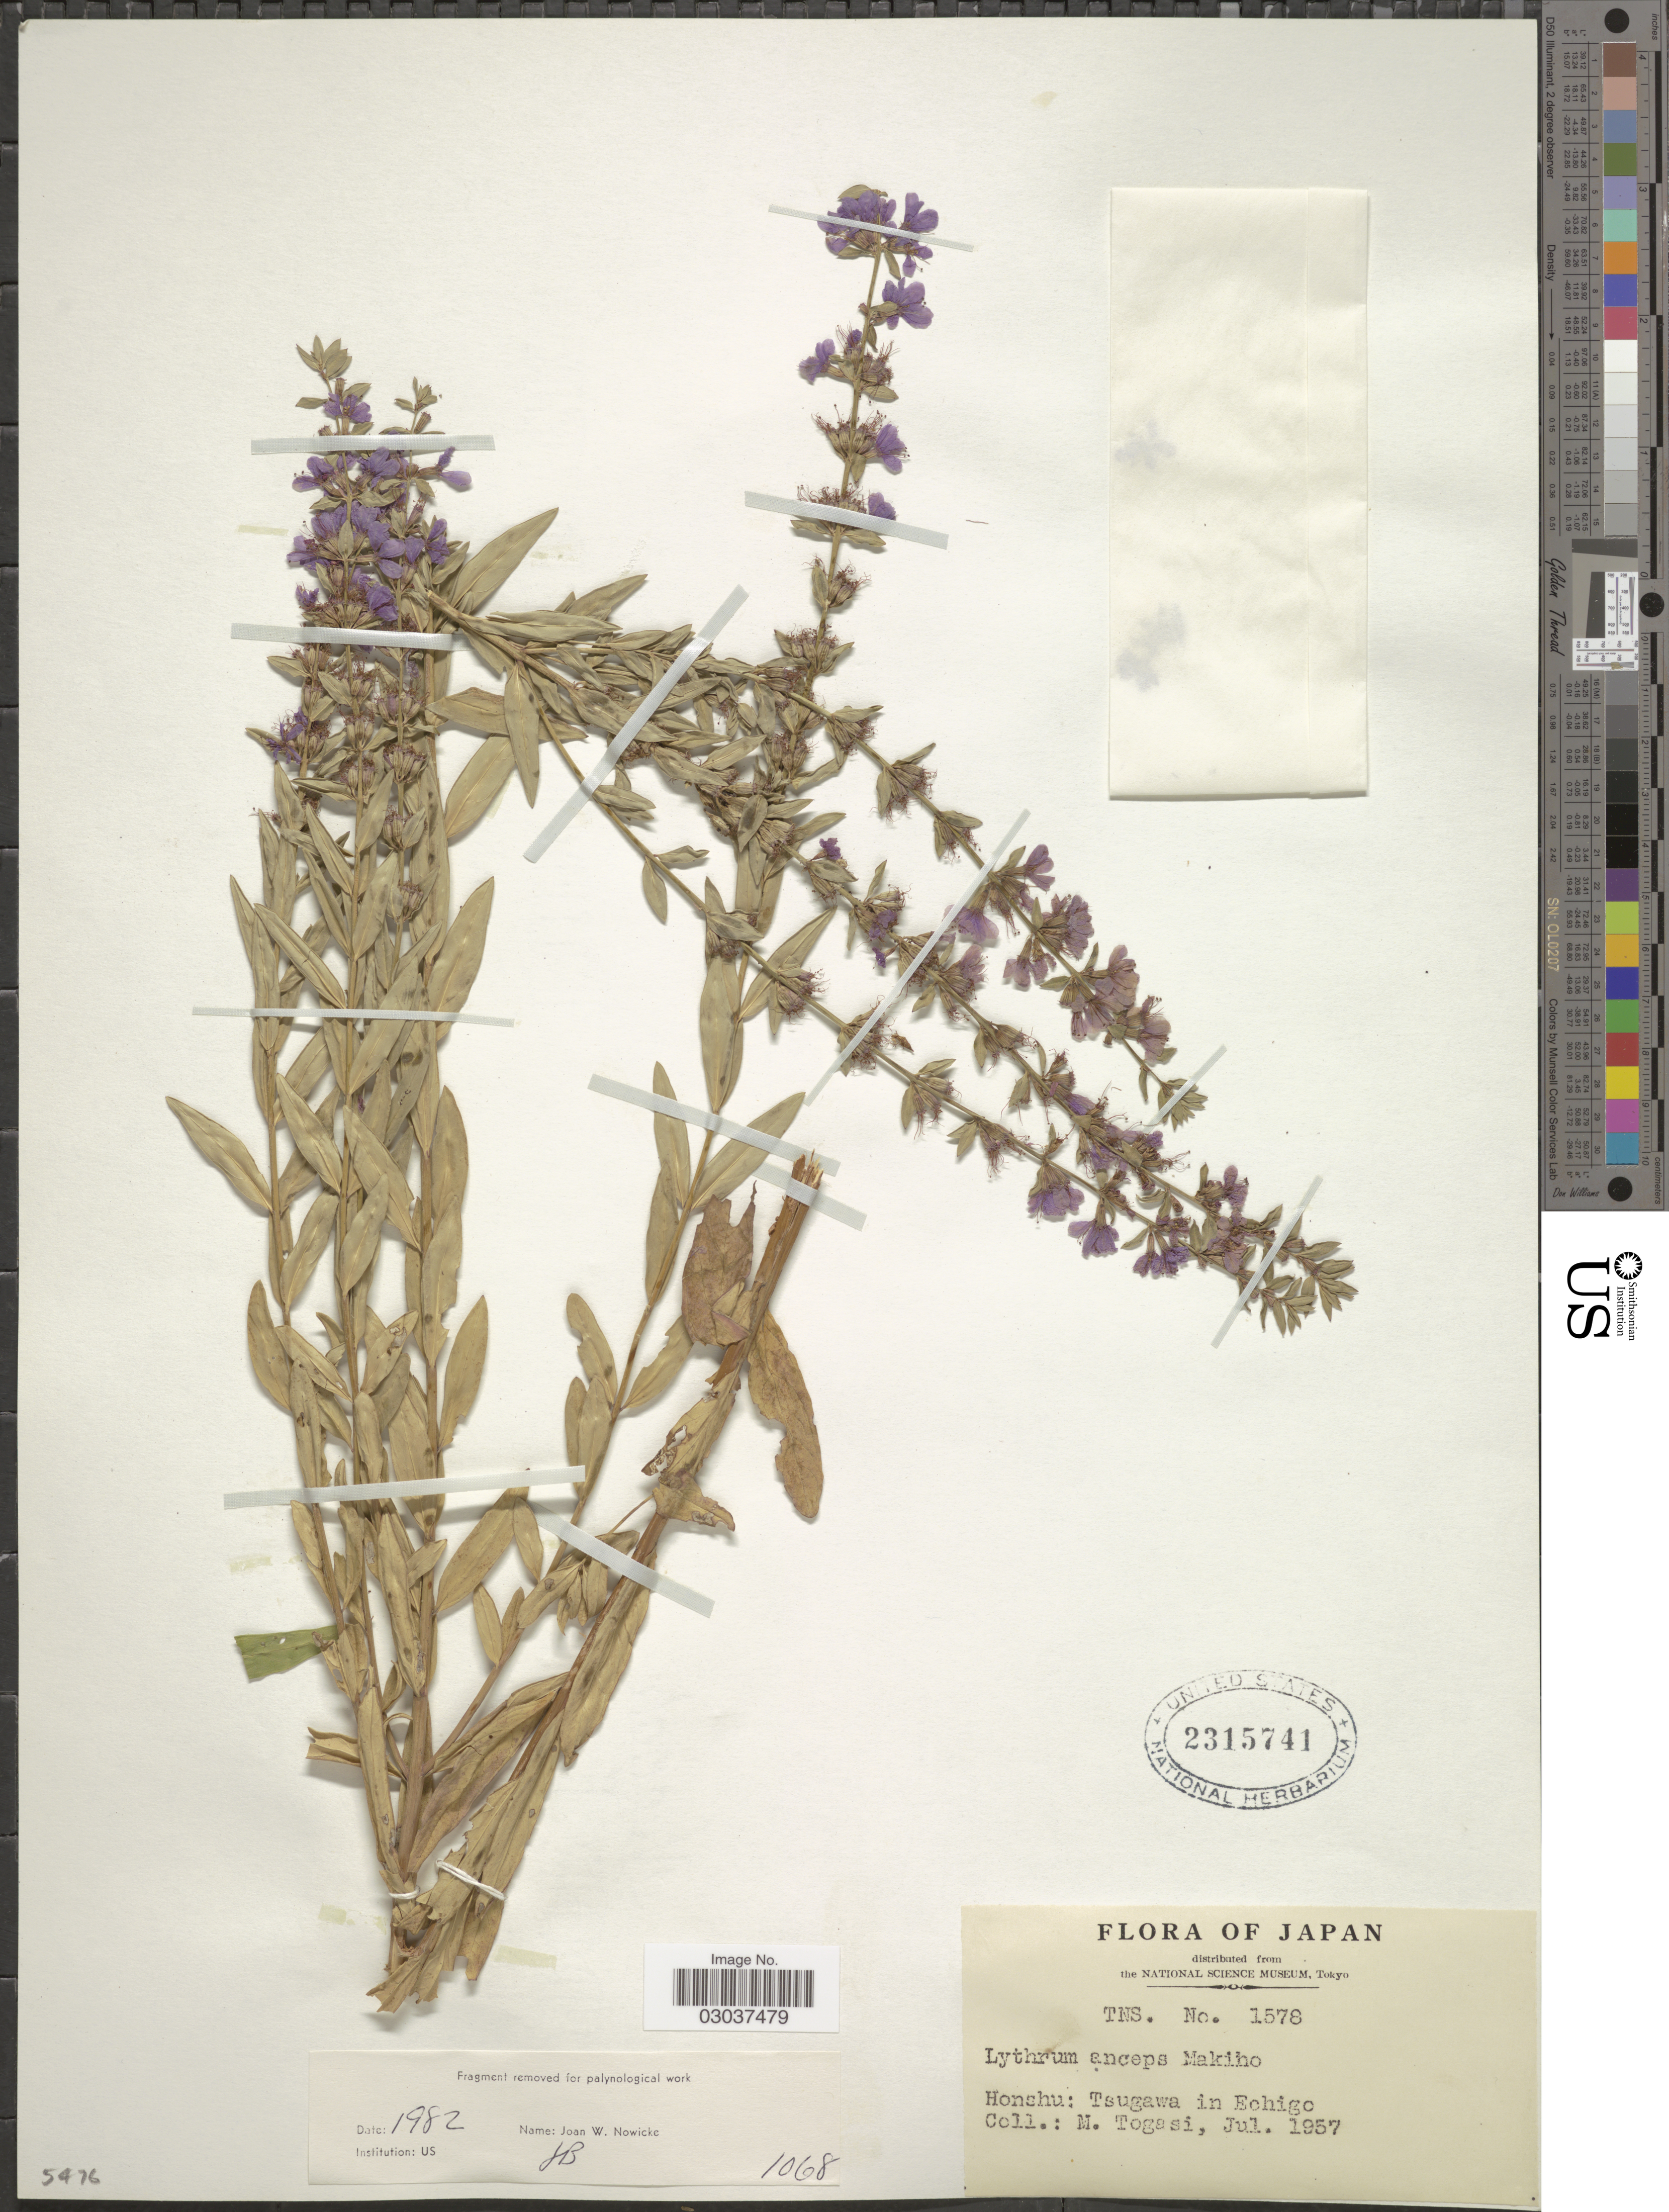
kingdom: Plantae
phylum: Tracheophyta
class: Magnoliopsida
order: Myrtales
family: Lythraceae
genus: Lythrum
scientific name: Lythrum anceps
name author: (Koehne) Makino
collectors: M. Togasi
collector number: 1578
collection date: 1957-07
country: Japan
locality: Honshu: Tsugawa in Echigo.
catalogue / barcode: US 2315741